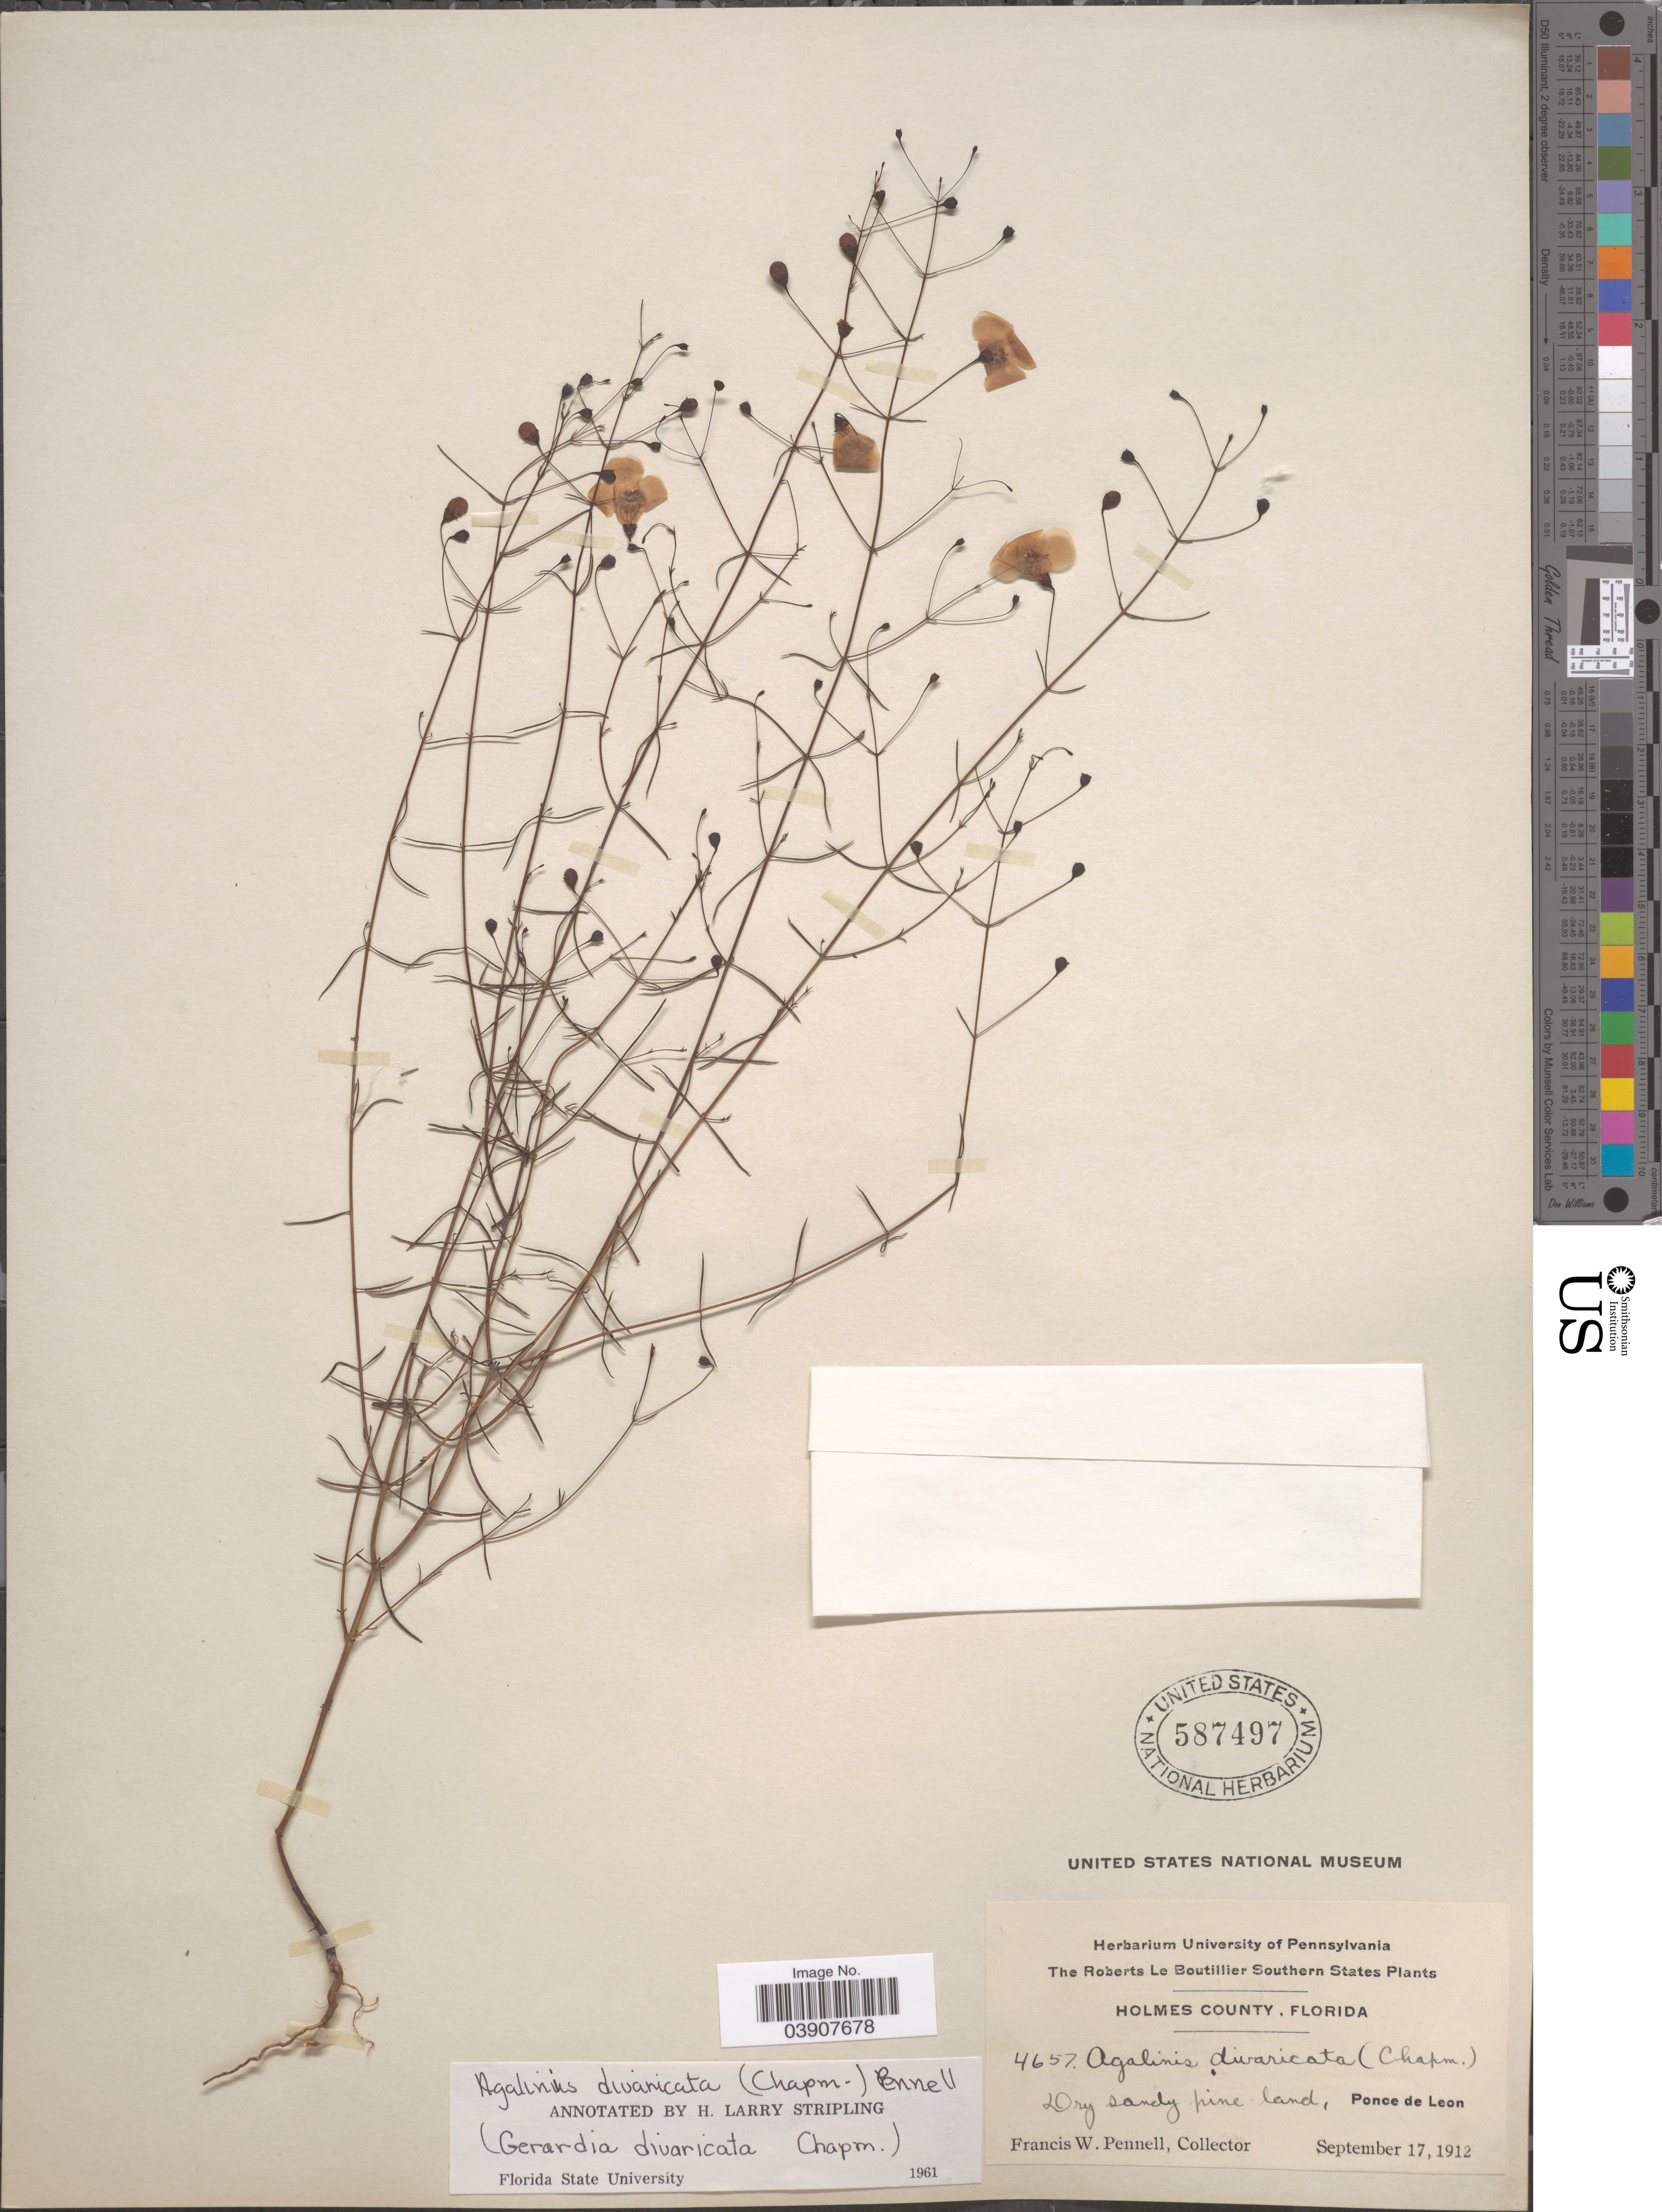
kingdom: Plantae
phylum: Tracheophyta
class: Magnoliopsida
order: Lamiales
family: Orobanchaceae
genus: Agalinis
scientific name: Agalinis divaricata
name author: (Chapm.) Pennell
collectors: F. W. Pennell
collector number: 4657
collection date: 1912-09-19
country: United States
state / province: Florida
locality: Southern States. Ponce de Leon.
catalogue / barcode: US 587497